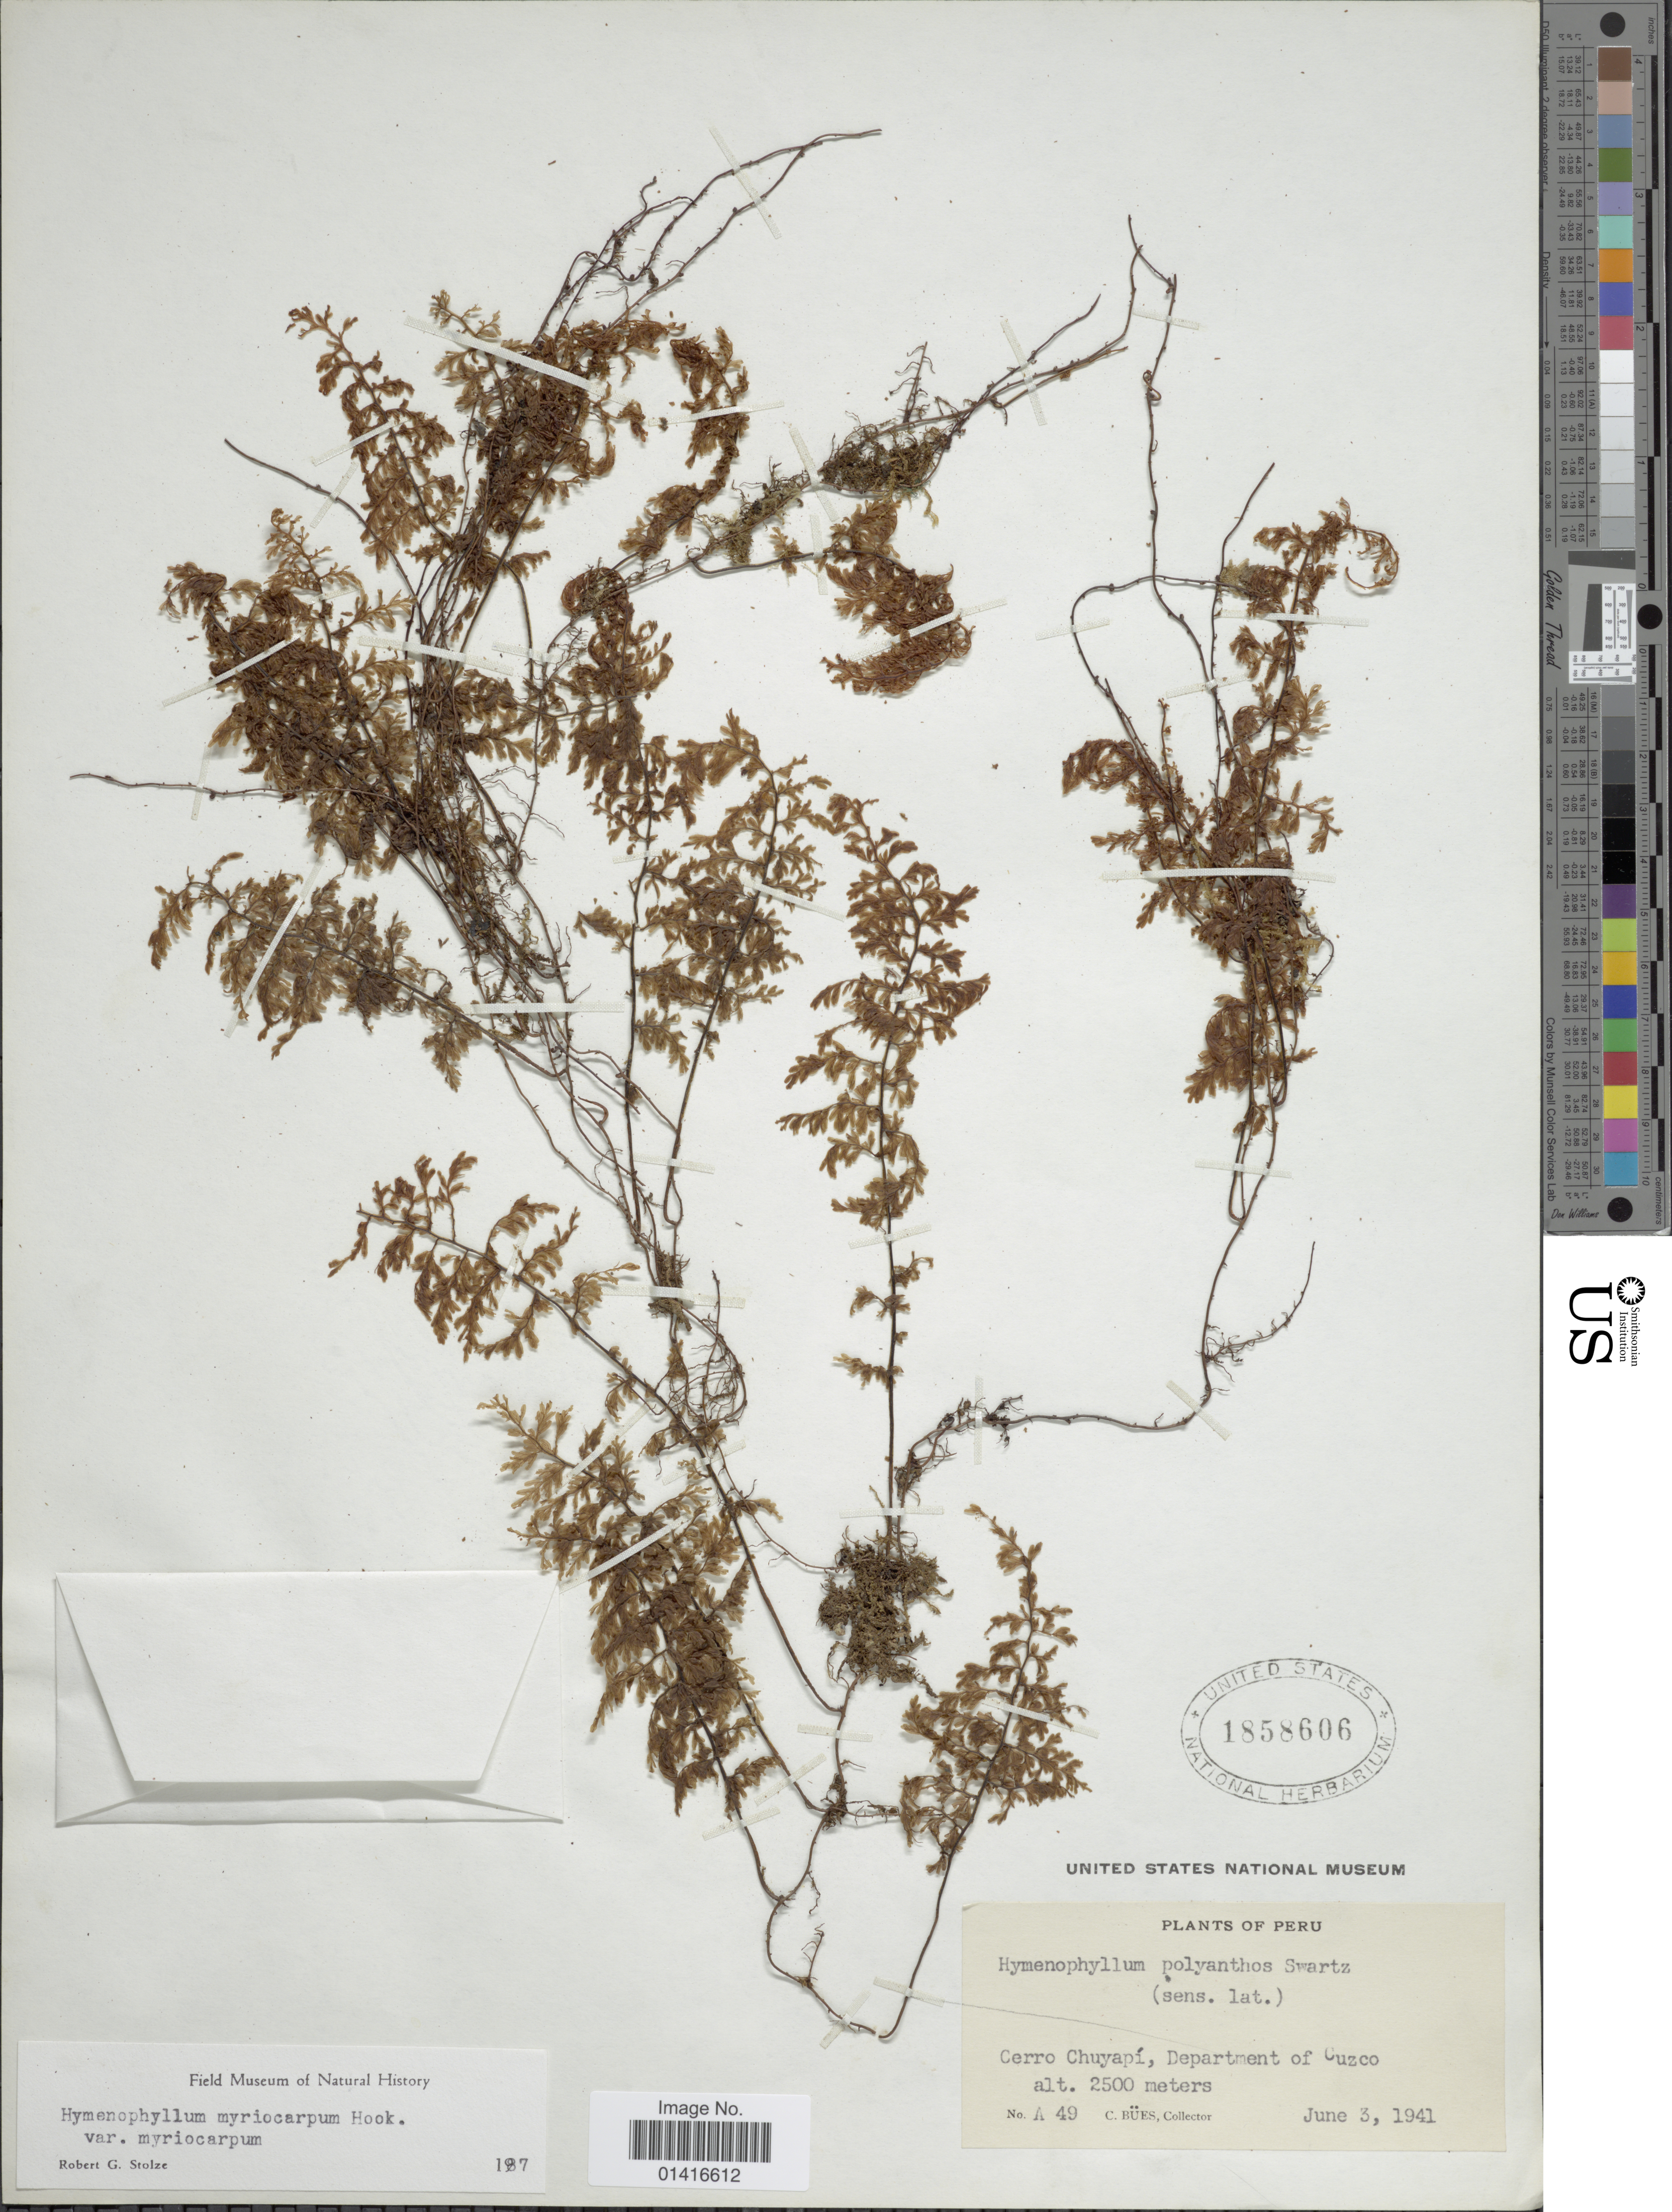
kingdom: Plantae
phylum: Tracheophyta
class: Polypodiopsida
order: Hymenophyllales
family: Hymenophyllaceae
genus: Hymenophyllum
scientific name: Hymenophyllum myriocarpum var. myriocarpum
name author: Hook.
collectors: C. Bues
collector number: A 49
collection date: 1941-06-03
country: Peru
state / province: Cusco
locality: Cerro Chuyapí, Department of Cuzco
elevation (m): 2500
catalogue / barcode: US 1858606